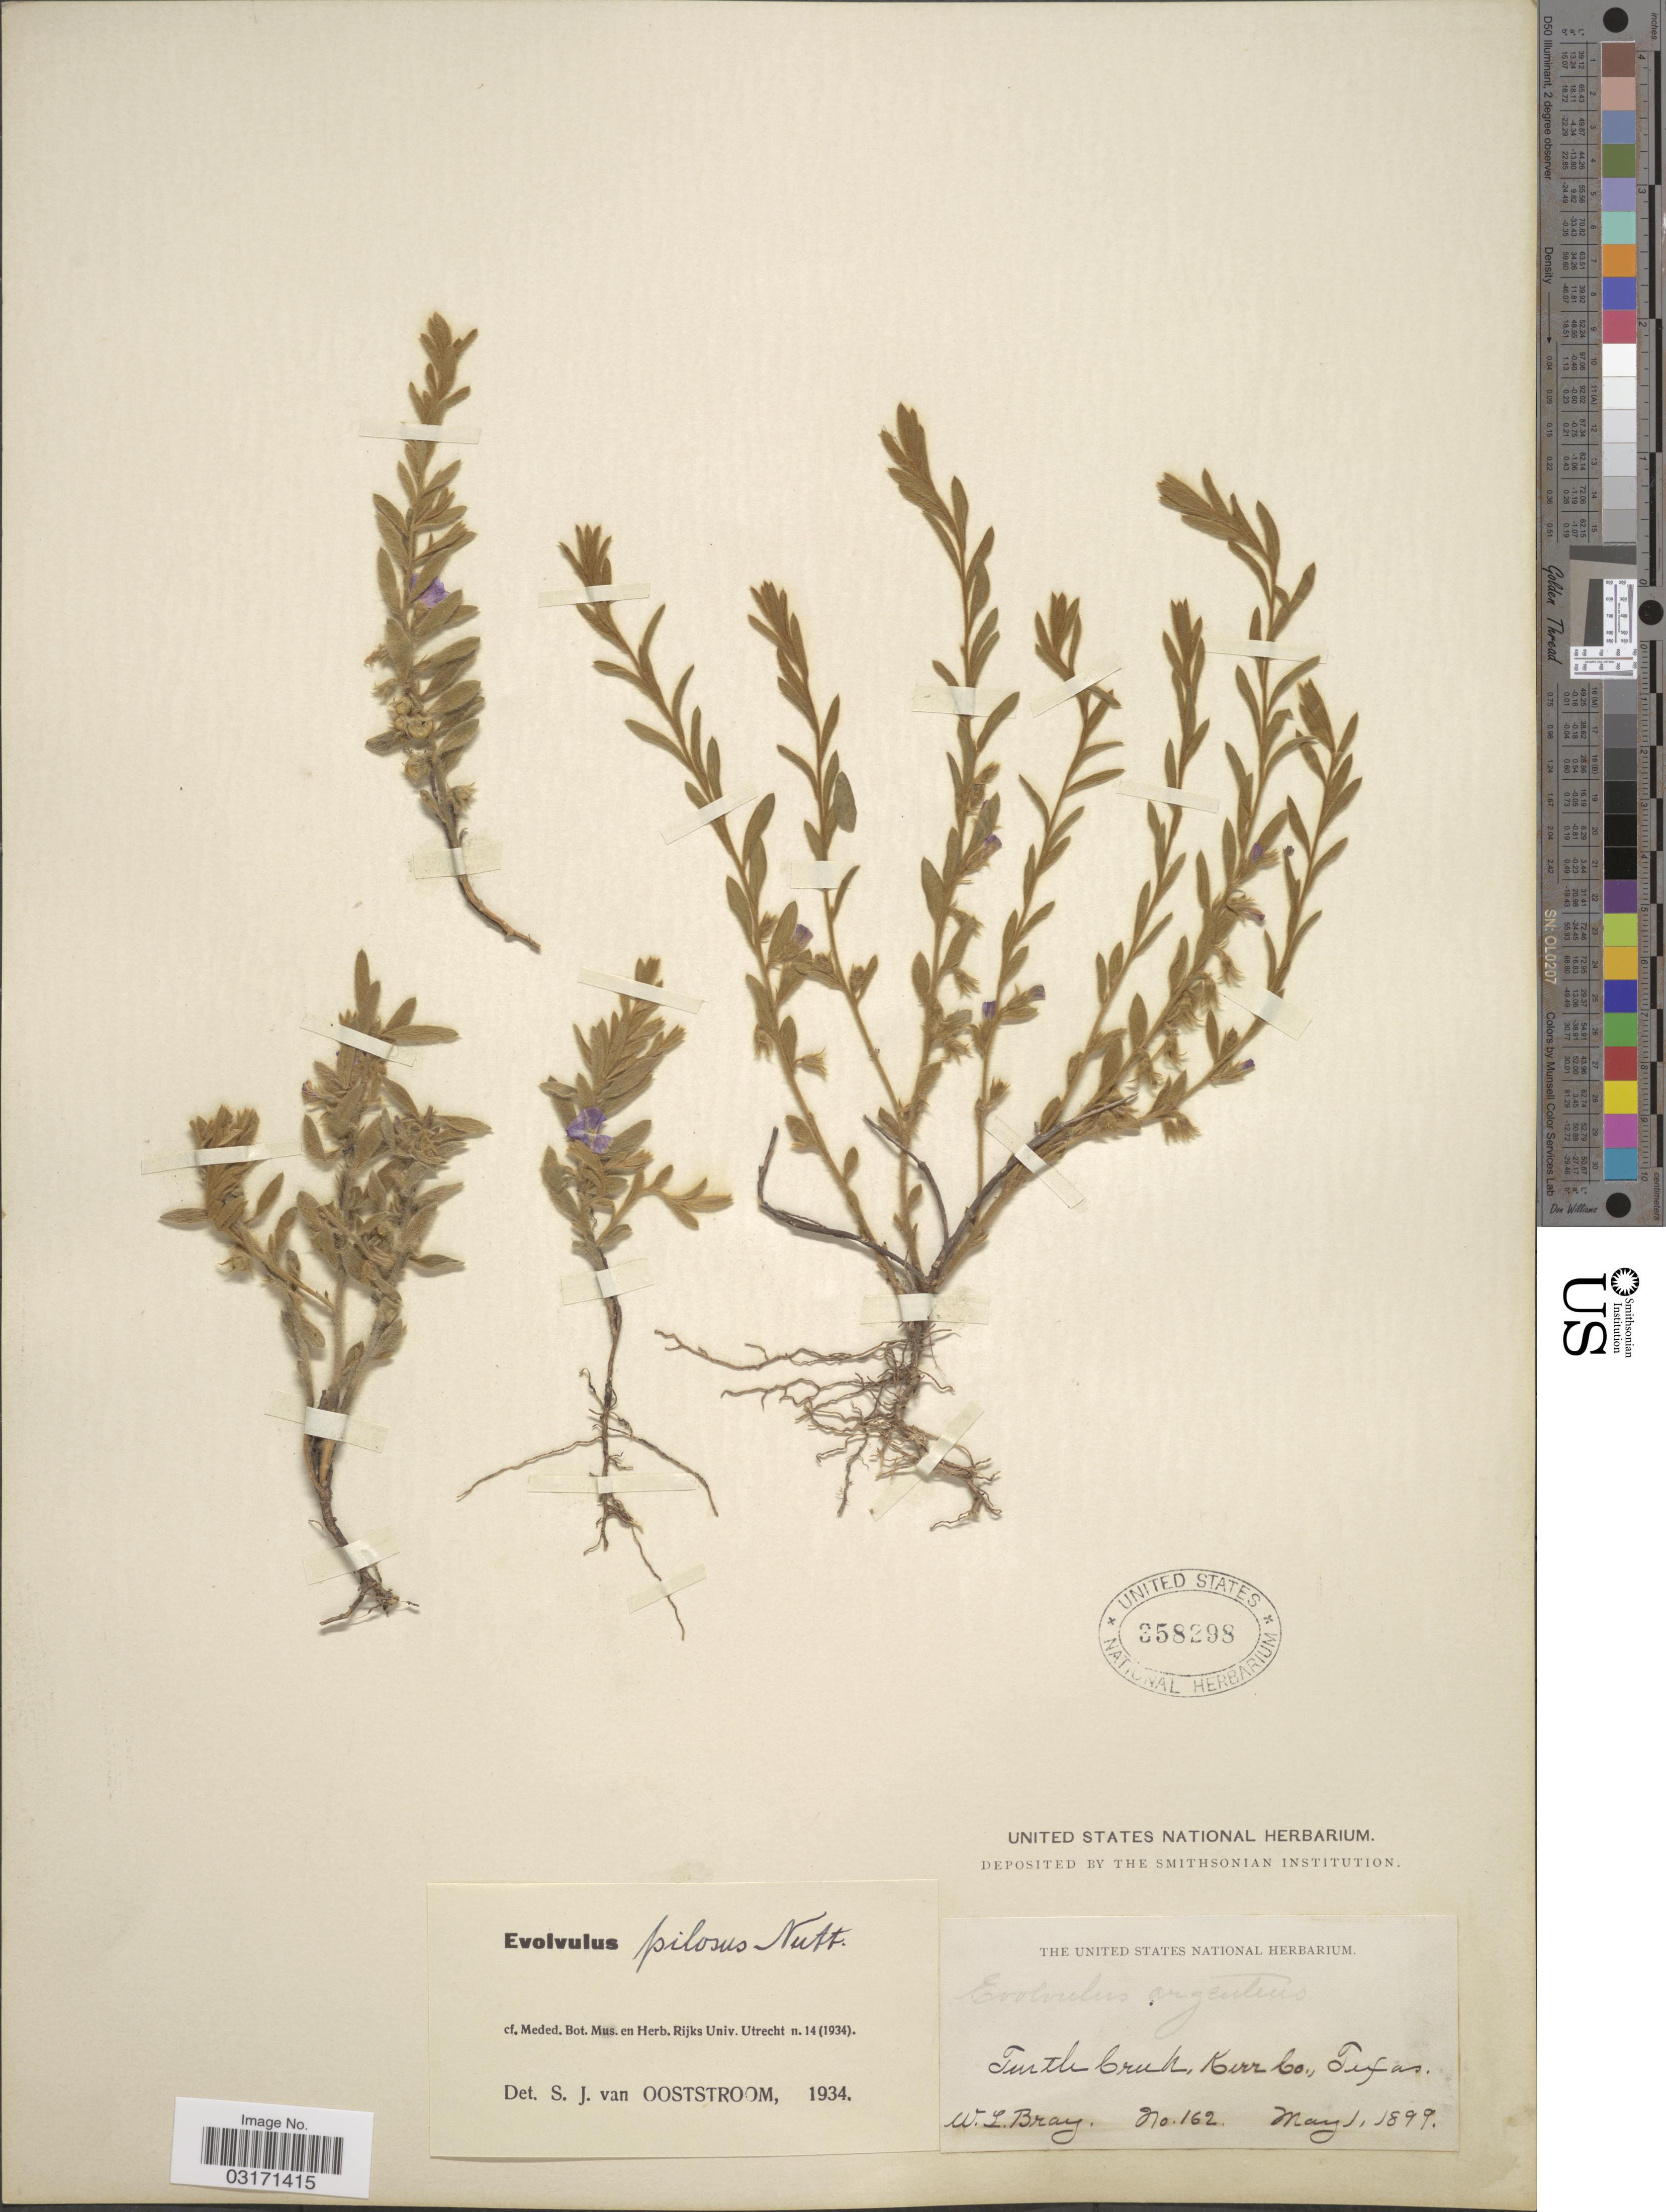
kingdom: Plantae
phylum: Tracheophyta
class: Magnoliopsida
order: Solanales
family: Convolvulaceae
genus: Evolvulus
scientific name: Evolvulus pilosus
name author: Roxb.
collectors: W. L. Bray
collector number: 162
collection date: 1899-05-01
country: United States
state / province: Texas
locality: Turtle Creek, Kerr Co., Texas.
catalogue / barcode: US 358298